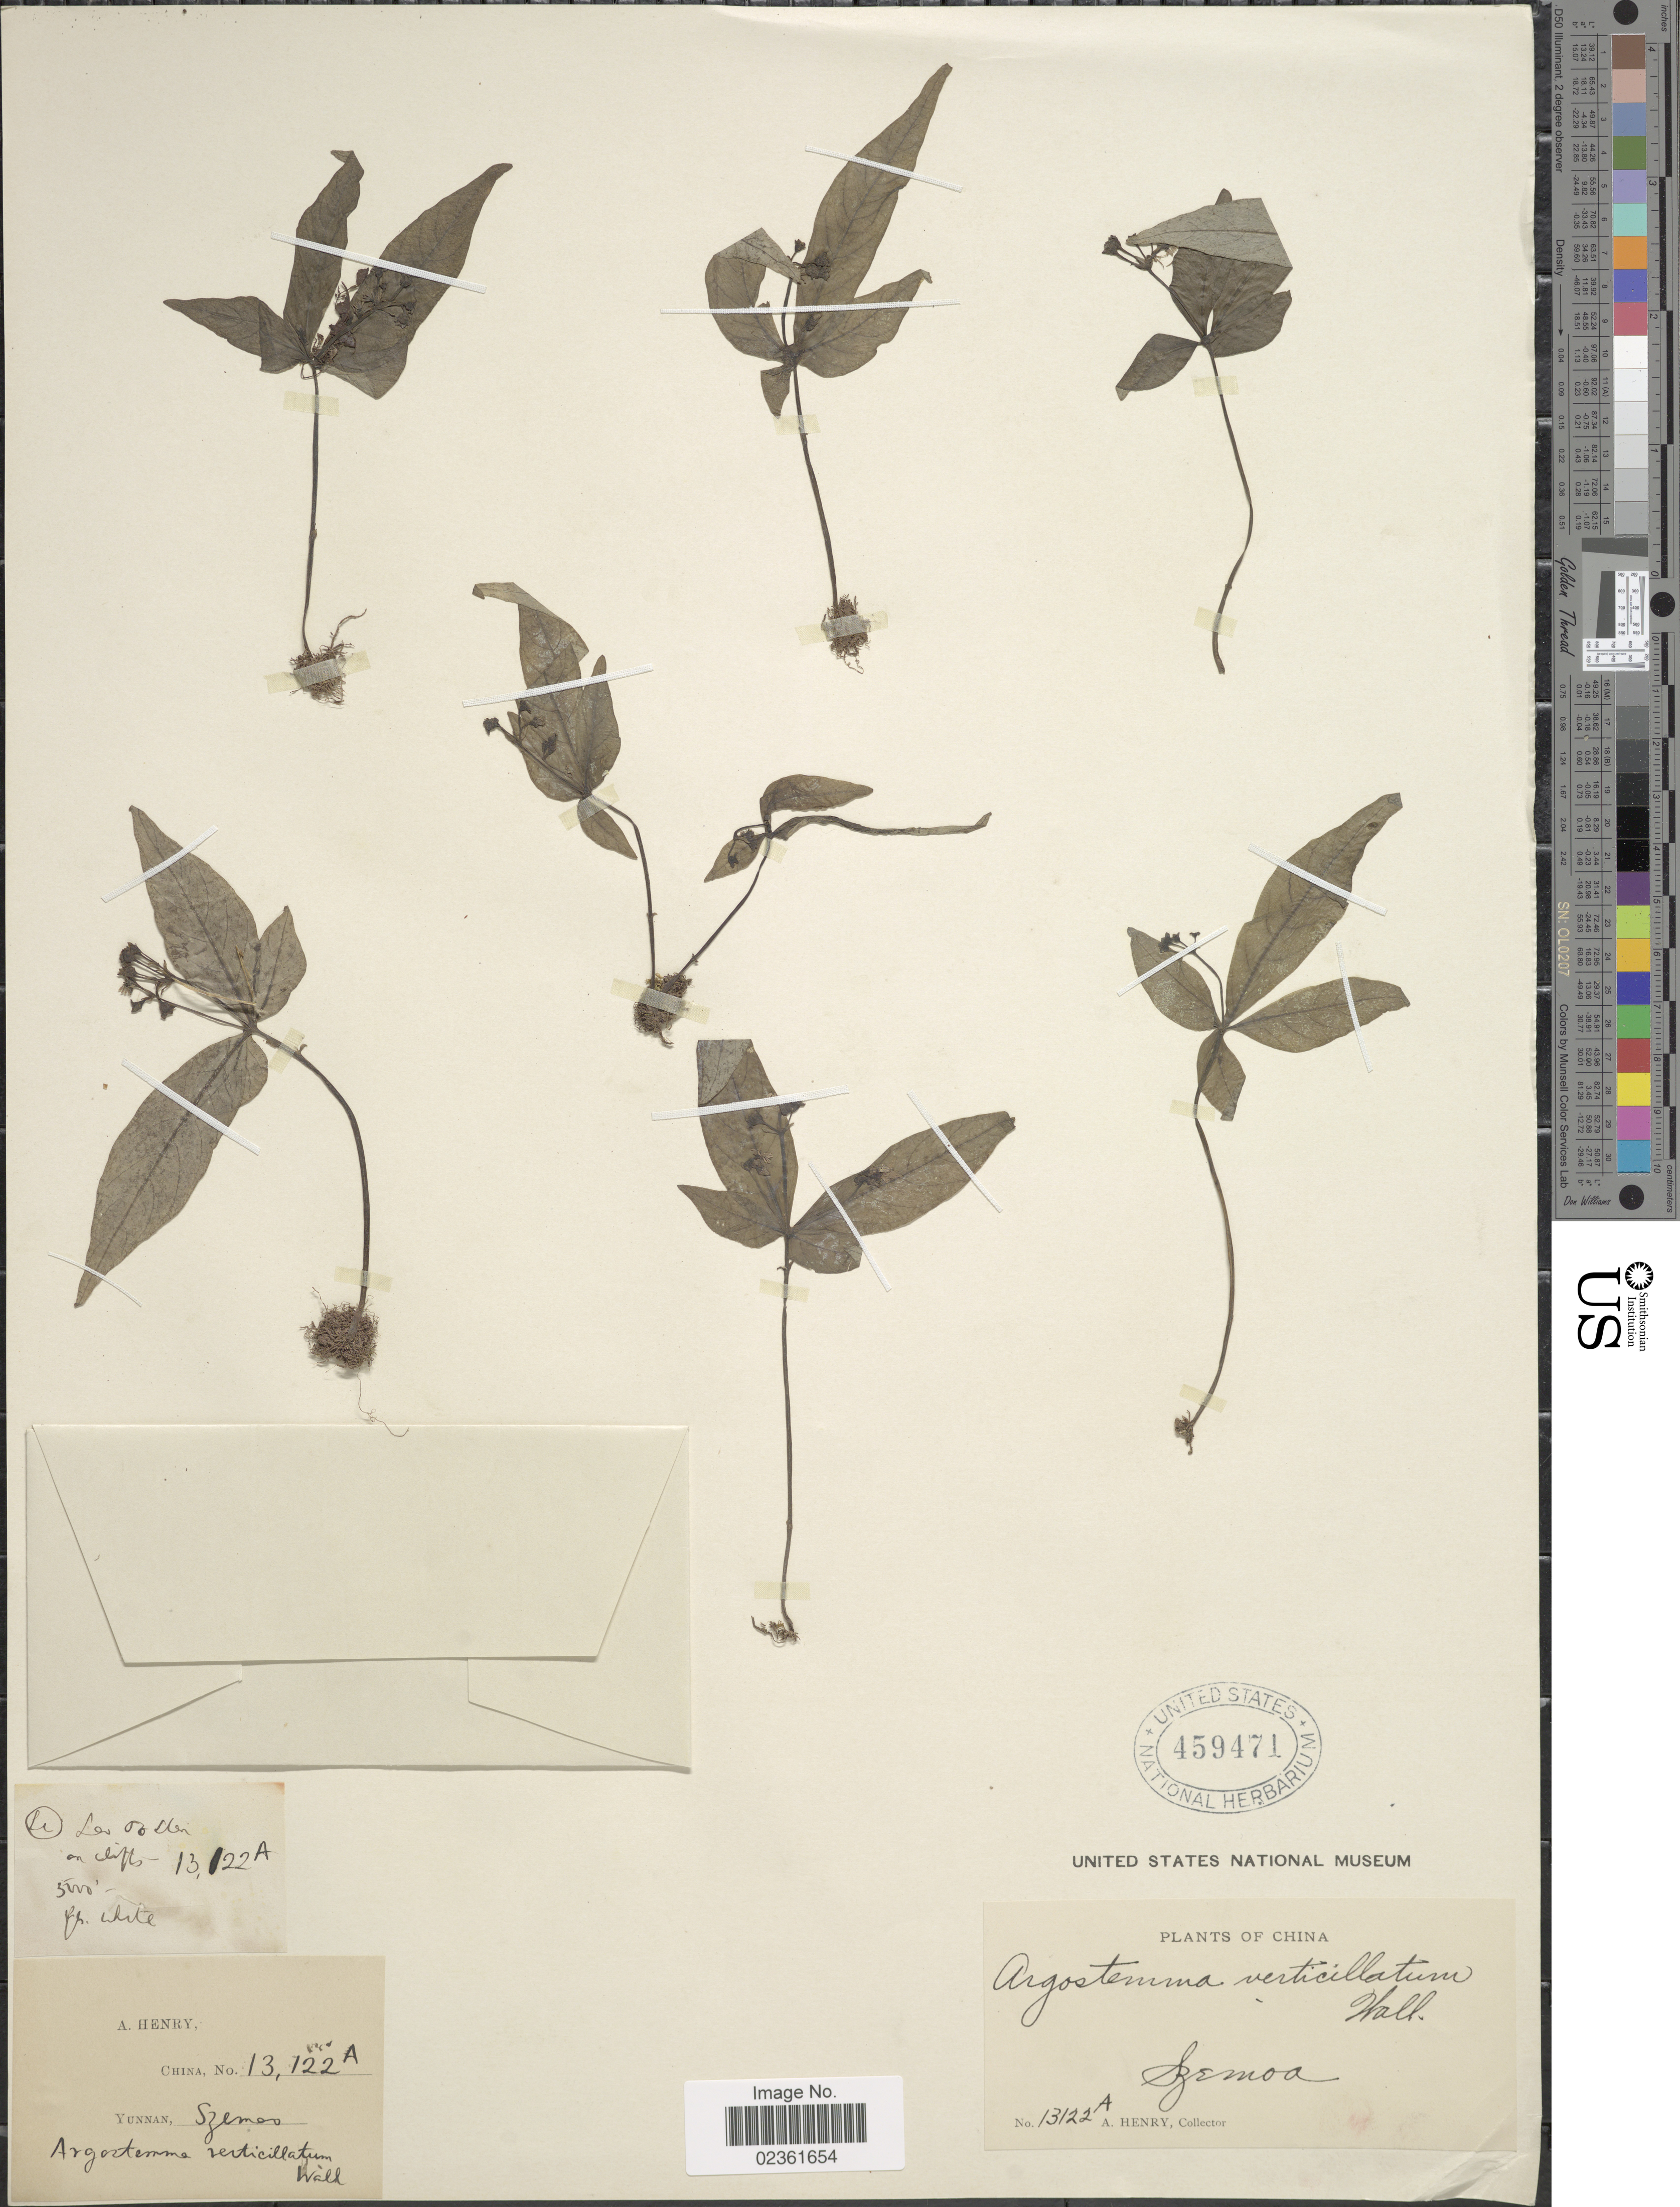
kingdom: Plantae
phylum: Tracheophyta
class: Magnoliopsida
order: Gentianales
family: Rubiaceae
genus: Argostemma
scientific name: Argostemma verticillatum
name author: Wall.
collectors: A. Henry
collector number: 13122 A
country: China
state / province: Yunnan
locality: Szemoa, on cliffs.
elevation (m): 1524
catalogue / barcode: US 459471